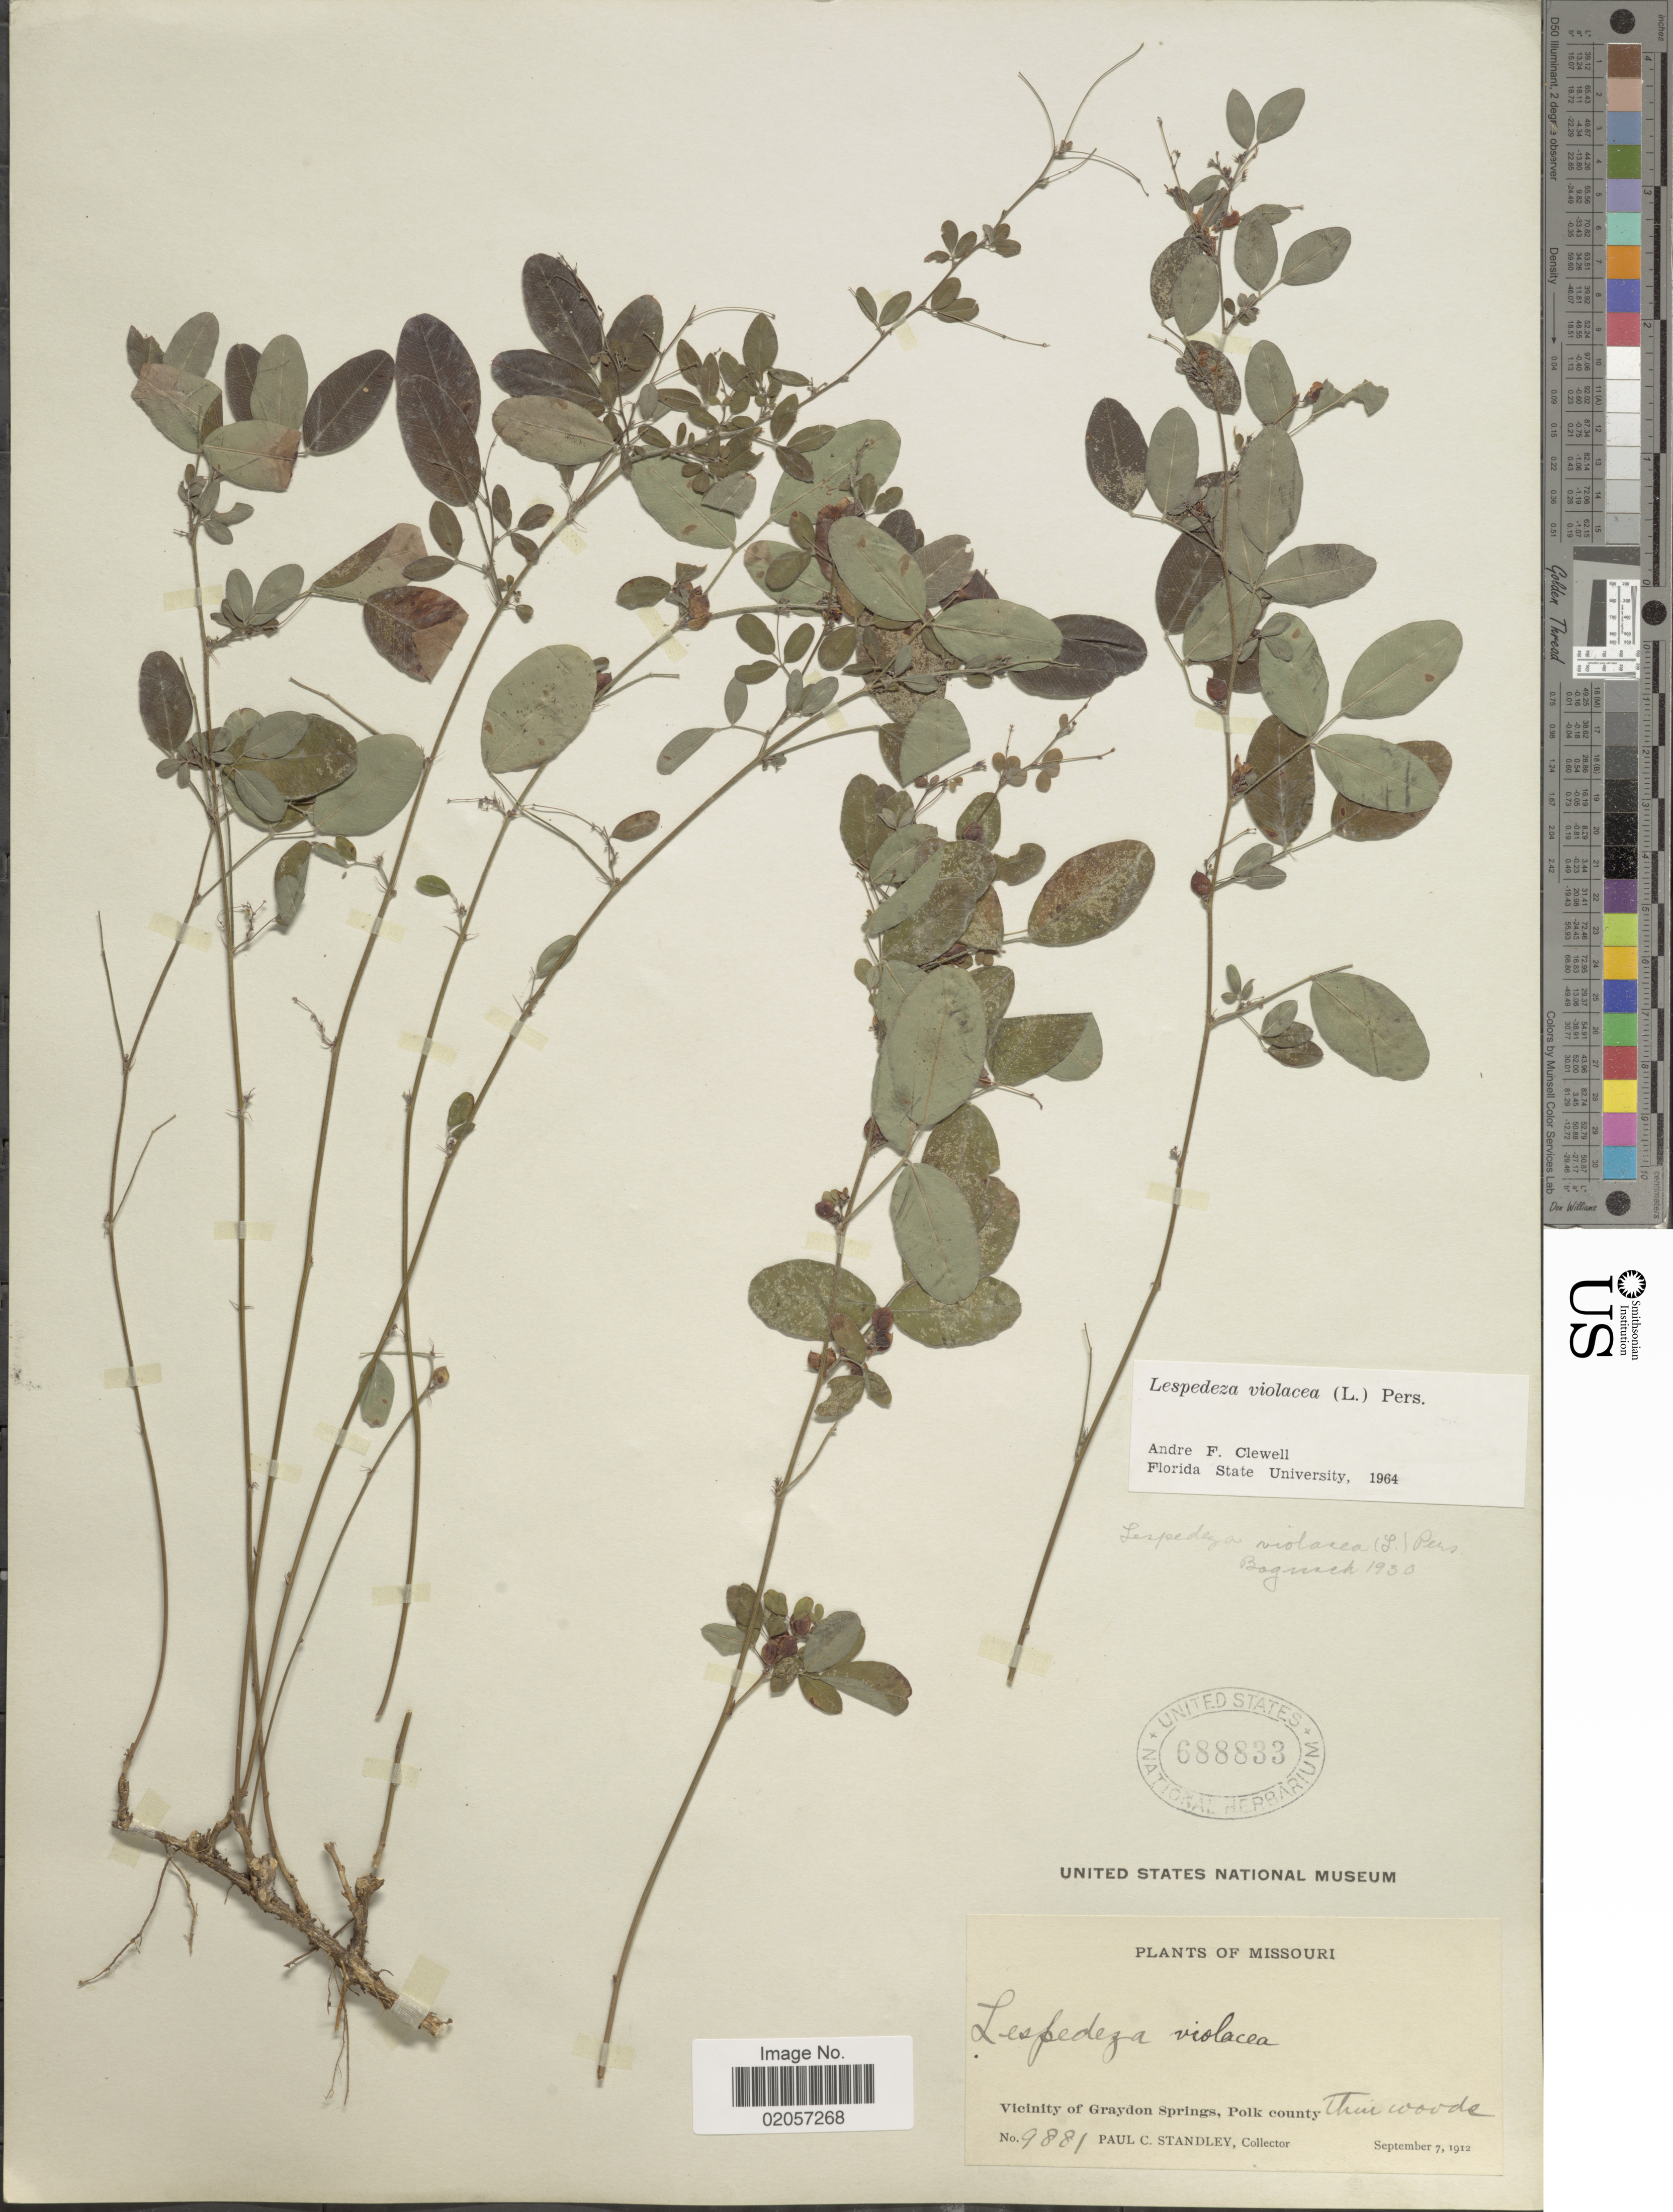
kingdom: Plantae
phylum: Tracheophyta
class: Magnoliopsida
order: Fabales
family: Fabaceae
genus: Lespedeza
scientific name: Lespedeza violacea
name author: (L.) Pers.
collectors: P. C. Standley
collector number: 9881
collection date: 1912-09-07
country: United States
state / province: Missouri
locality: Missouri, Vicinity of Graydon Springs, Polk County.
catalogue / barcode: US 688833